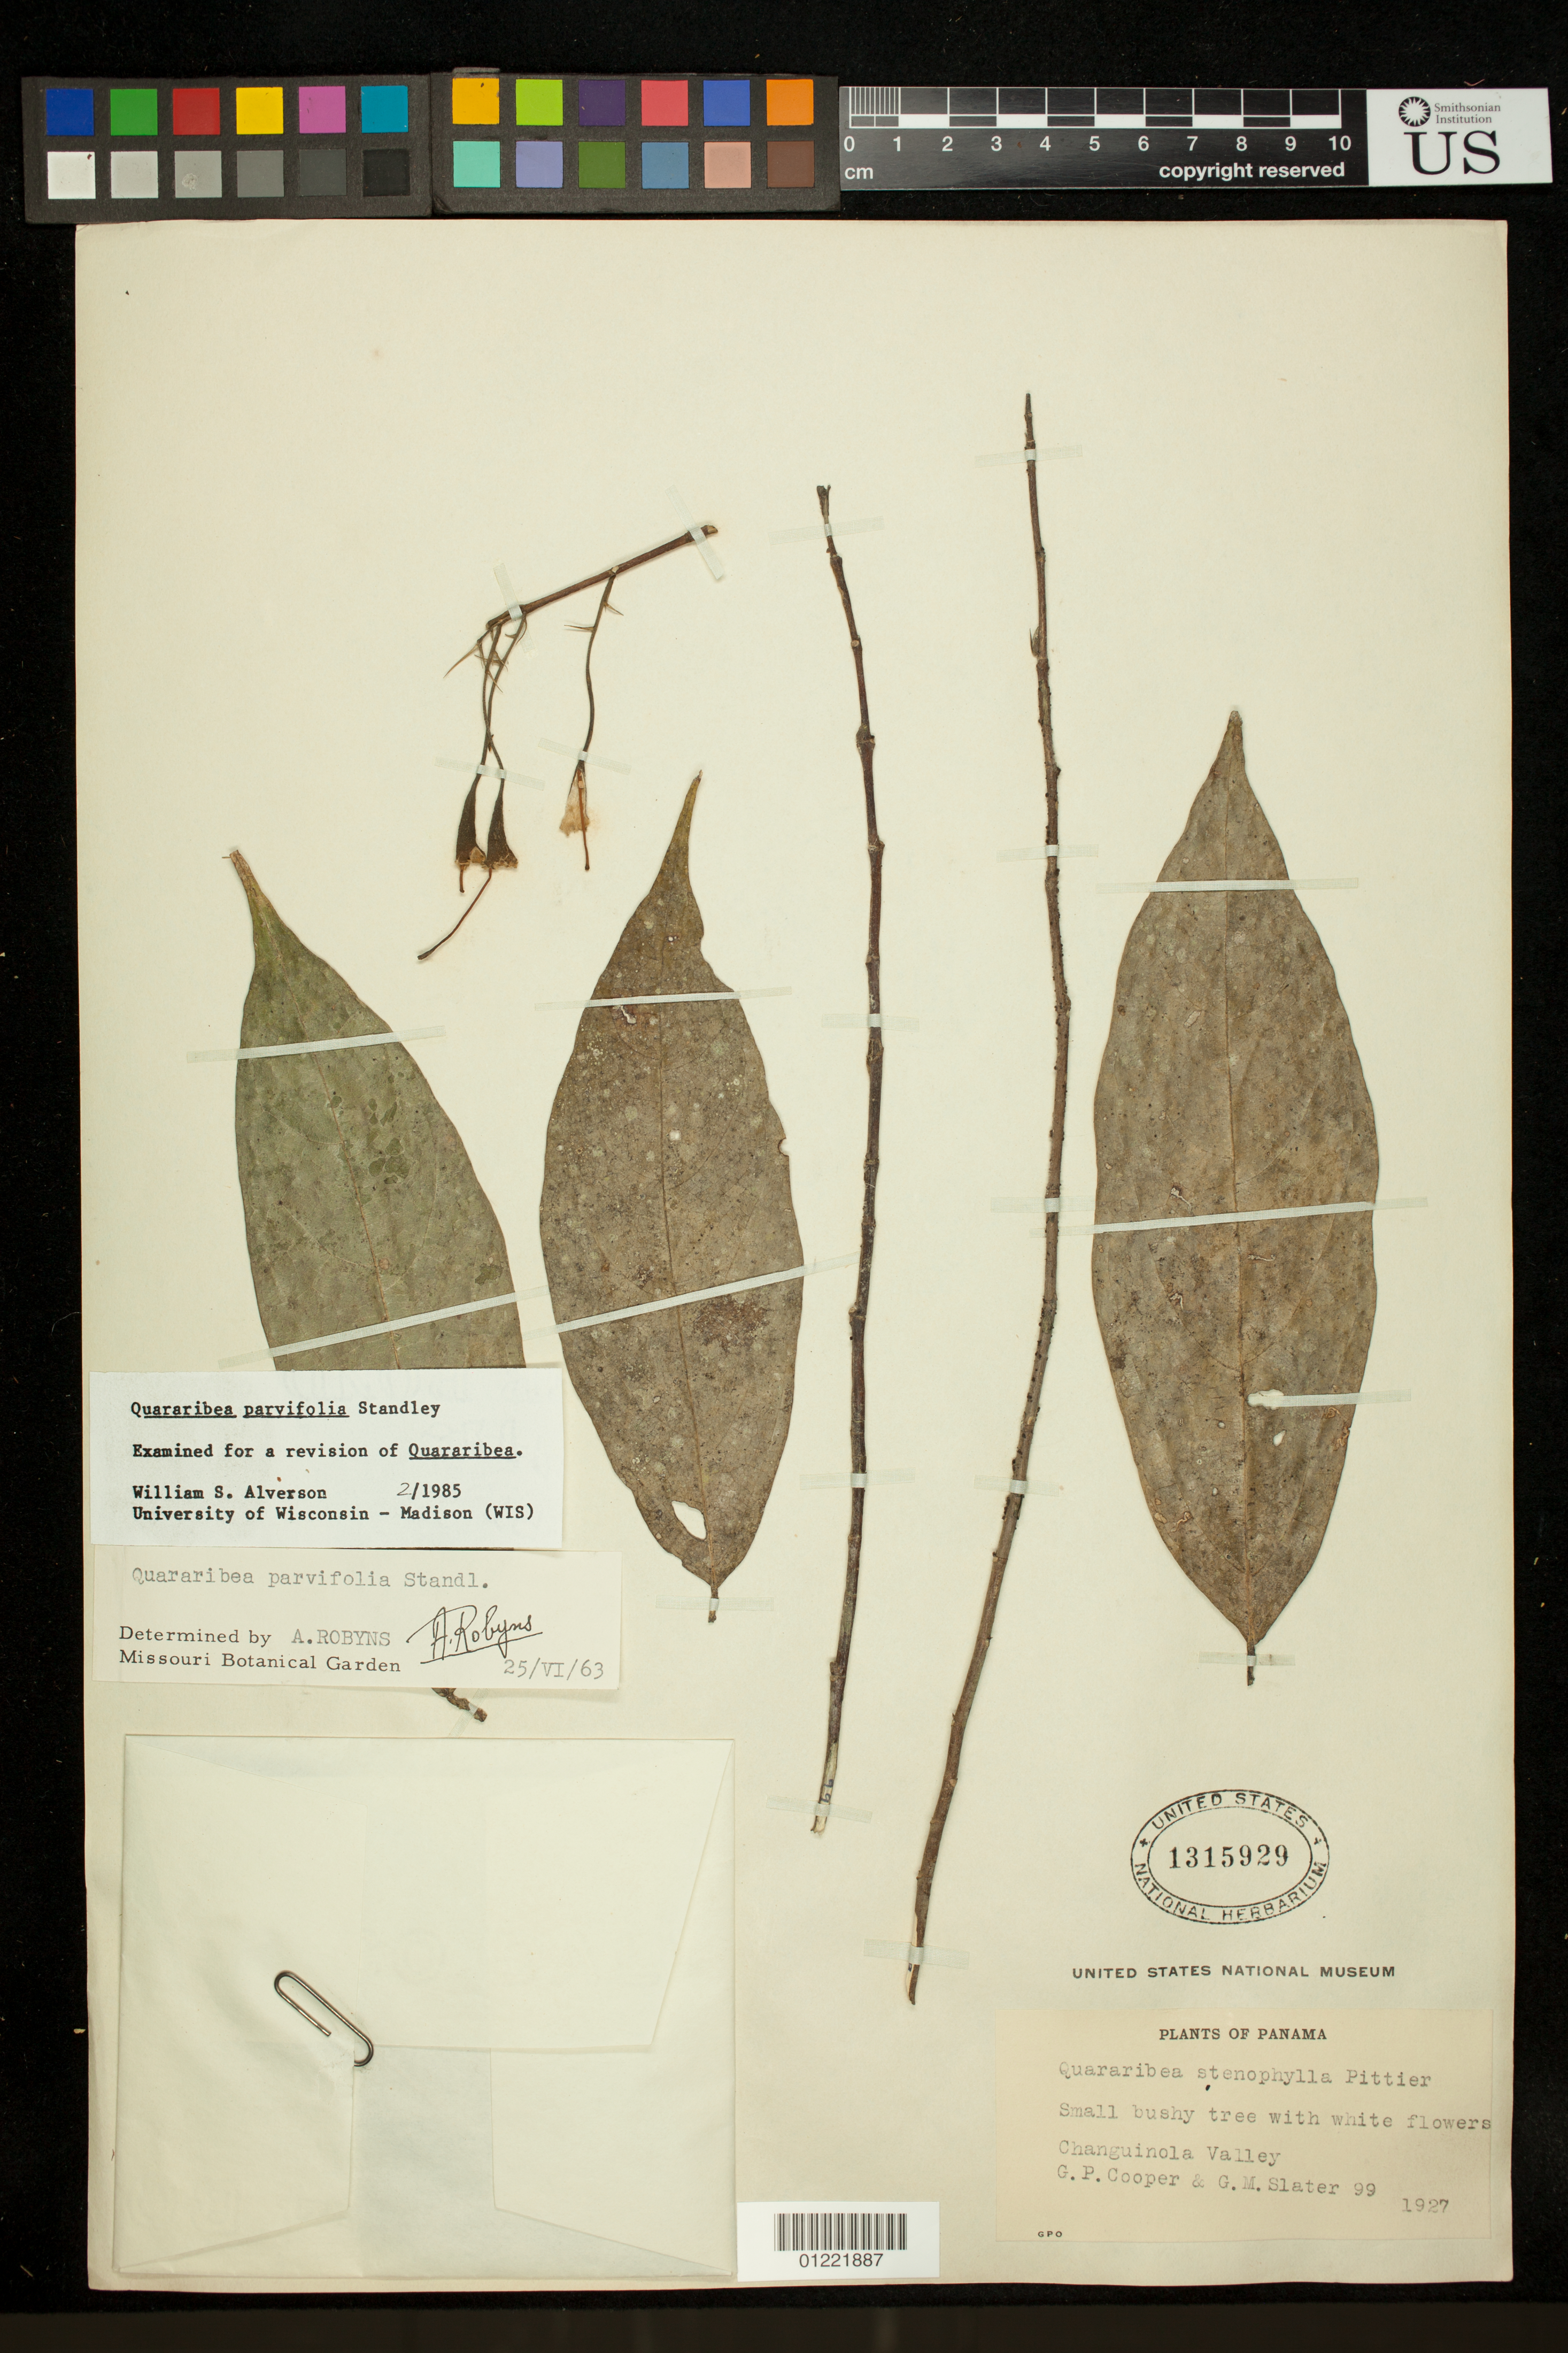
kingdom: Plantae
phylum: Tracheophyta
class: Magnoliopsida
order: Malvales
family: Malvaceae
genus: Quararibea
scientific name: Quararibea parviflora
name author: Lundell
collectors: G. Cooper & G. Slater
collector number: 99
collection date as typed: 1927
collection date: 1927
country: Panama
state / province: Bocas del Toro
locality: Changuinola Valley.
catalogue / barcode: US 1315929